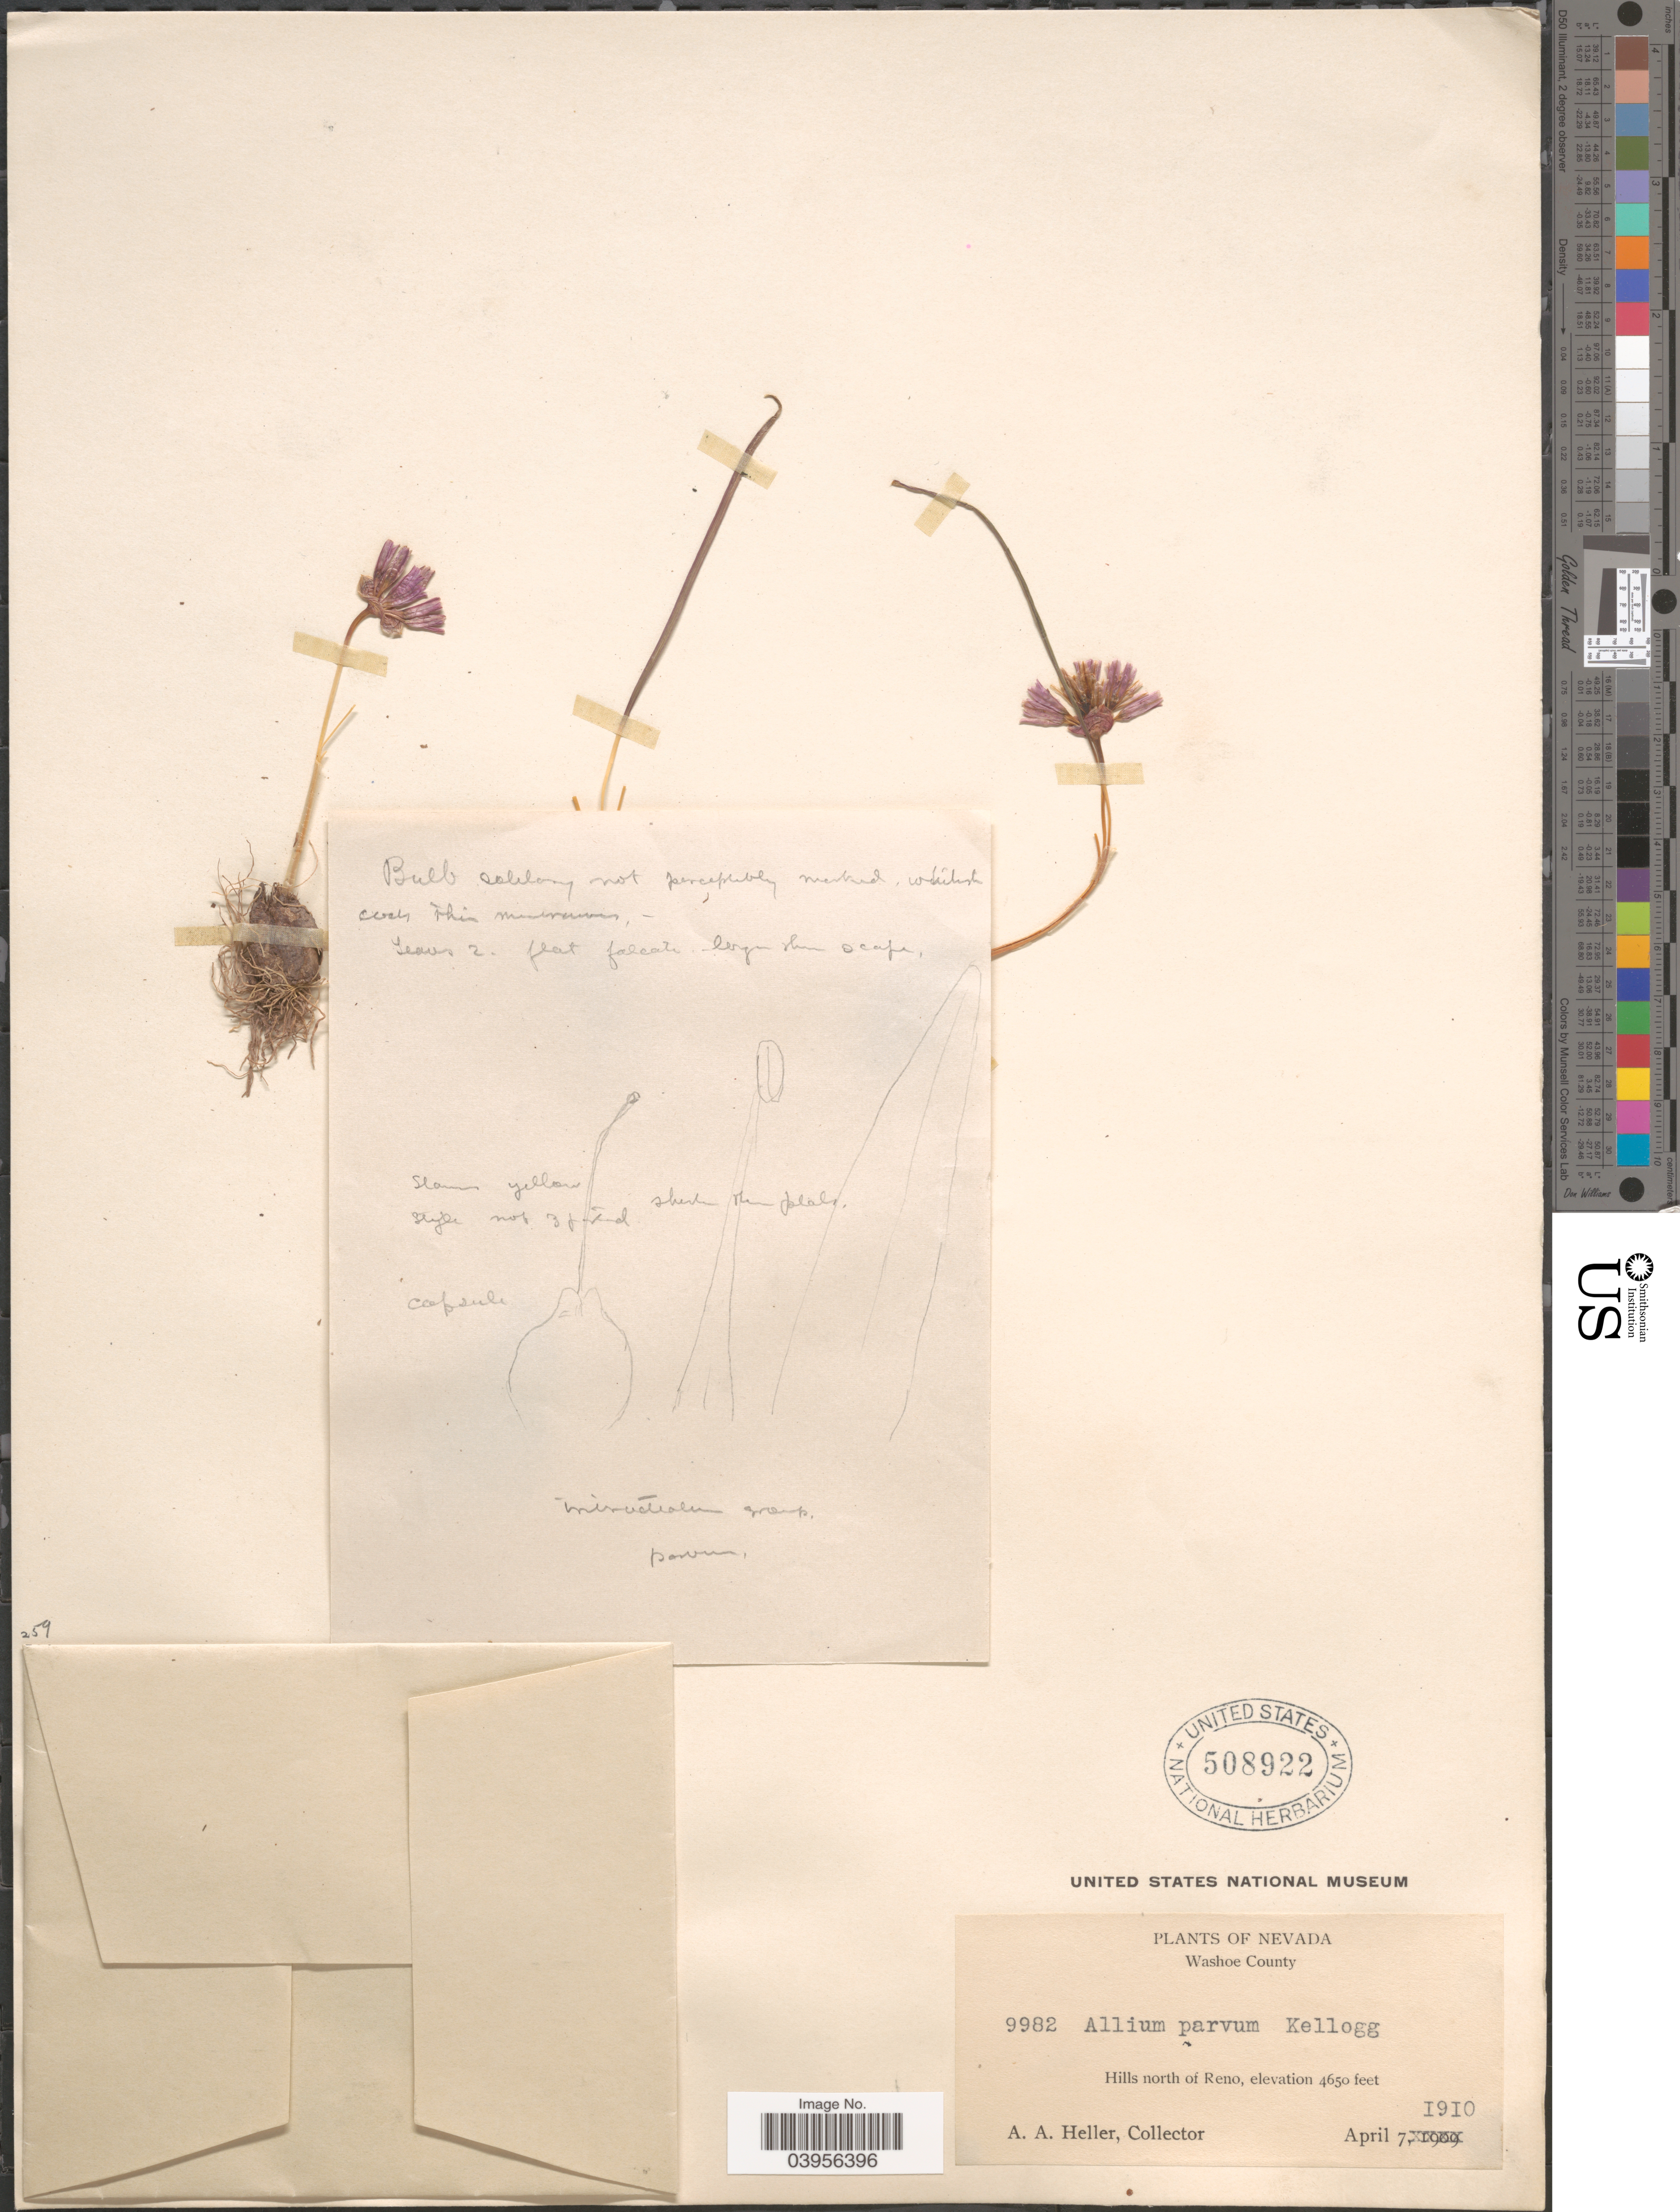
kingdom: Plantae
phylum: Tracheophyta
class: Liliopsida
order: Asparagales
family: Amaryllidaceae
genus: Allium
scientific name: Allium parvum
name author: Kellogg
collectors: A. A. Heller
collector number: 9982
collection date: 1910-04-07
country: United States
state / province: Nevada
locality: Washoe County. Hills north of Reno.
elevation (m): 1417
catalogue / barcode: US 508922